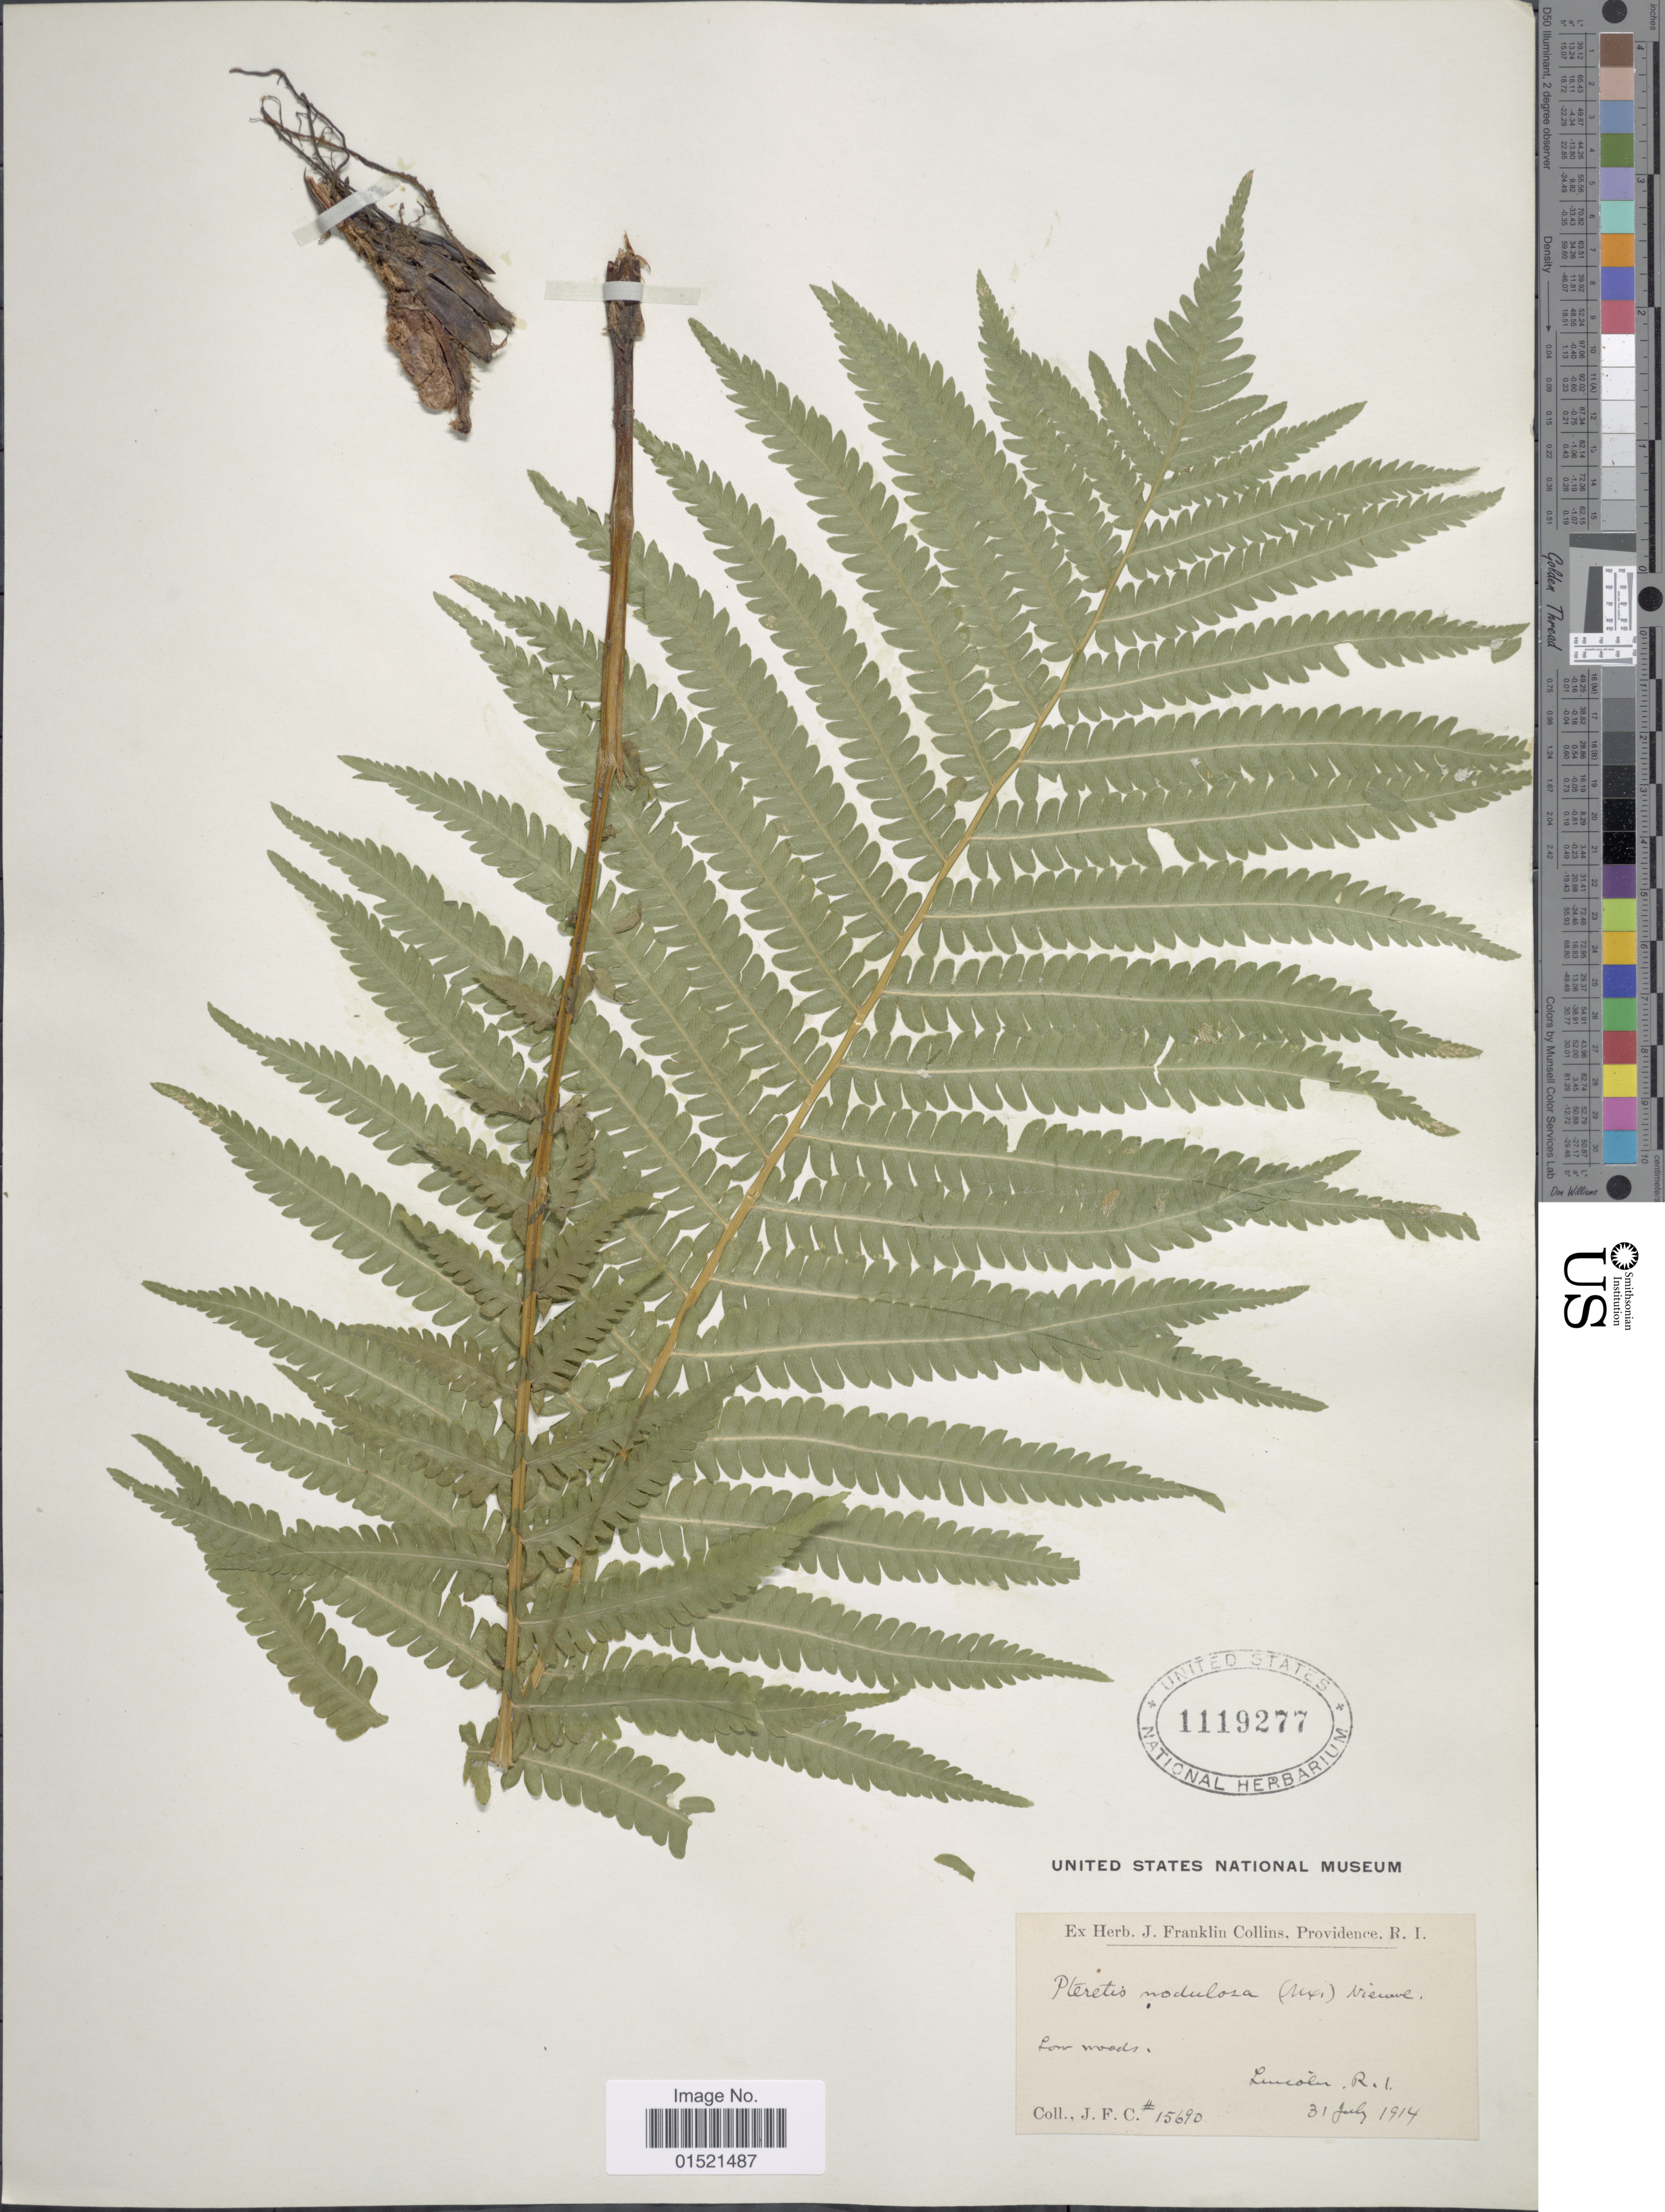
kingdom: Plantae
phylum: Tracheophyta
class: Polypodiopsida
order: Polypodiales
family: Onocleaceae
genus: Matteuccia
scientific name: Matteuccia struthiopteris var. pensylvanica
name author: (Willd.) C.V. Morton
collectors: J. Collins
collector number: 15690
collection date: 1914-07-31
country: United States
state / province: Rhode Island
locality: Low woods, Lincoln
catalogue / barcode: US 1119277